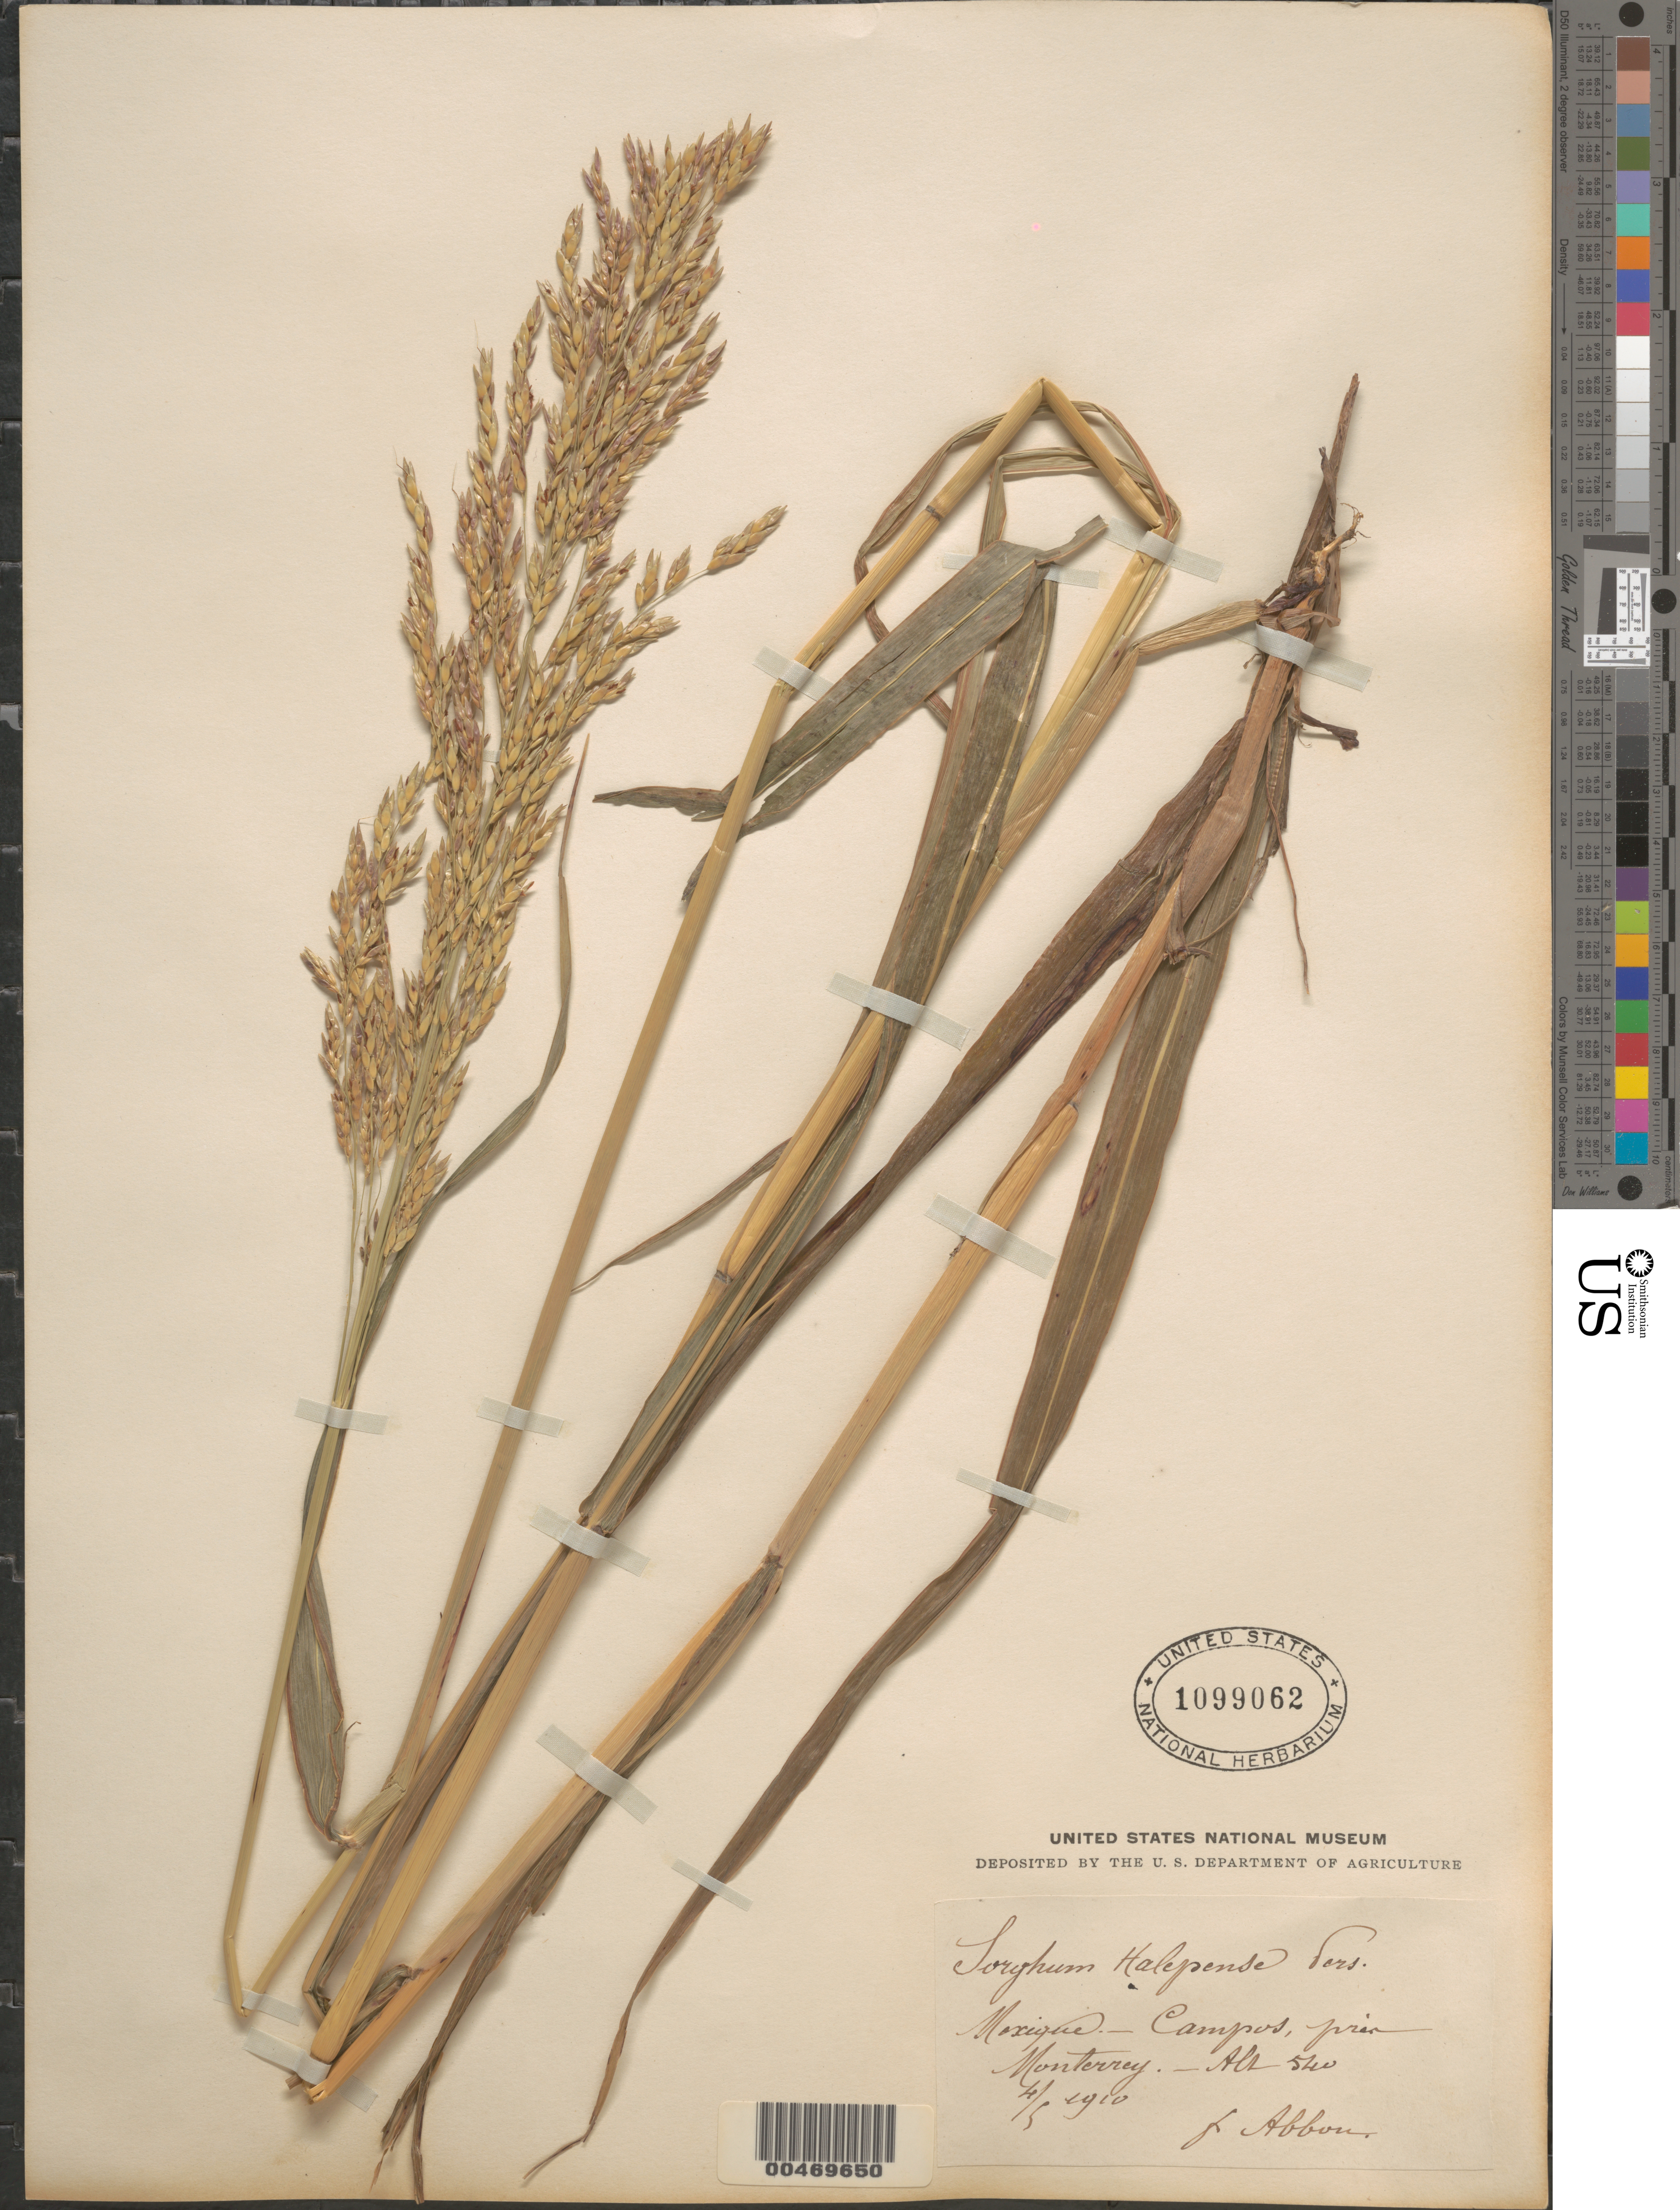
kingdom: Plantae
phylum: Tracheophyta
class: Liliopsida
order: Poales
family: Poaceae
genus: Sorghum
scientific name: Sorghum halepense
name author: (L.) Pers.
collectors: Bro. Abbon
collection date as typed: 5 Apr 1910 or 4 May 1910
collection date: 1910-04-05 or 1910-05-04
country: Mexico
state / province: Nuevo León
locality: Monterrey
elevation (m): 540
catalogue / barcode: US 1099062